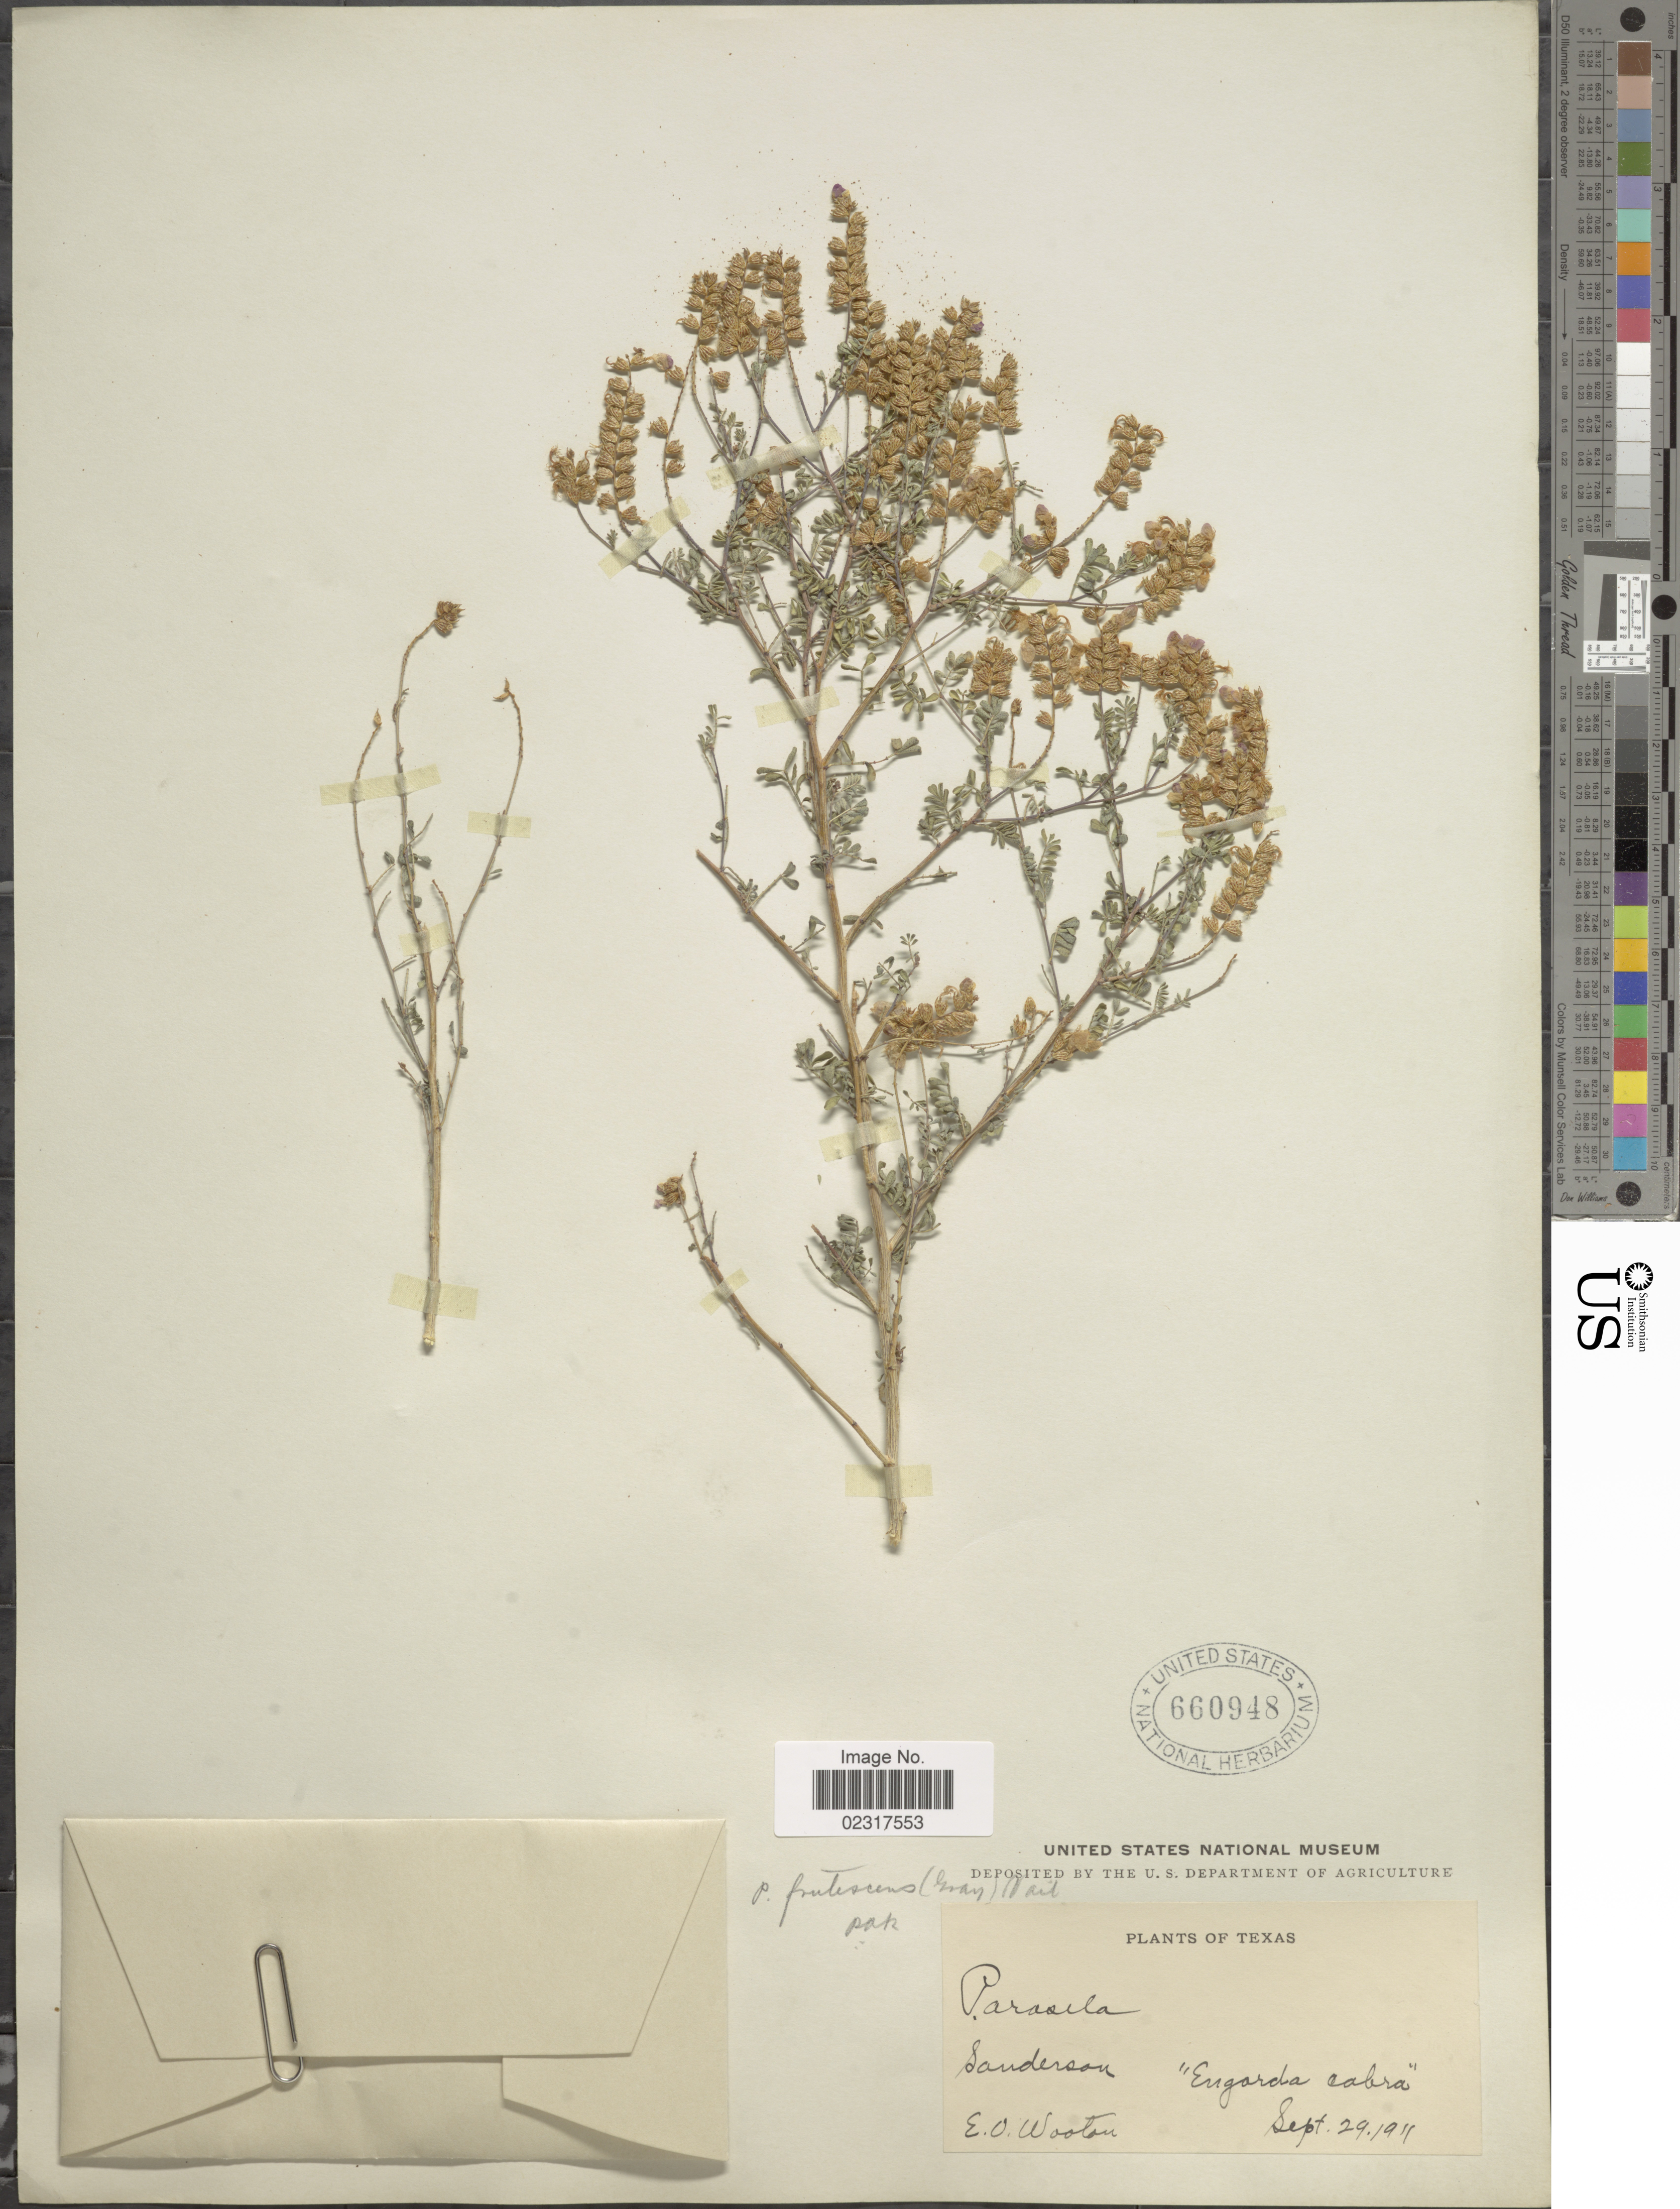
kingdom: Plantae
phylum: Tracheophyta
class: Magnoliopsida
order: Fabales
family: Fabaceae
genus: Dalea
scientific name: Dalea frutescens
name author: A. Gray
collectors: E. O. Wooton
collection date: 1911-09-29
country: United States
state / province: Texas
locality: Sanderson, "Engarda sabra."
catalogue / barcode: US 660948